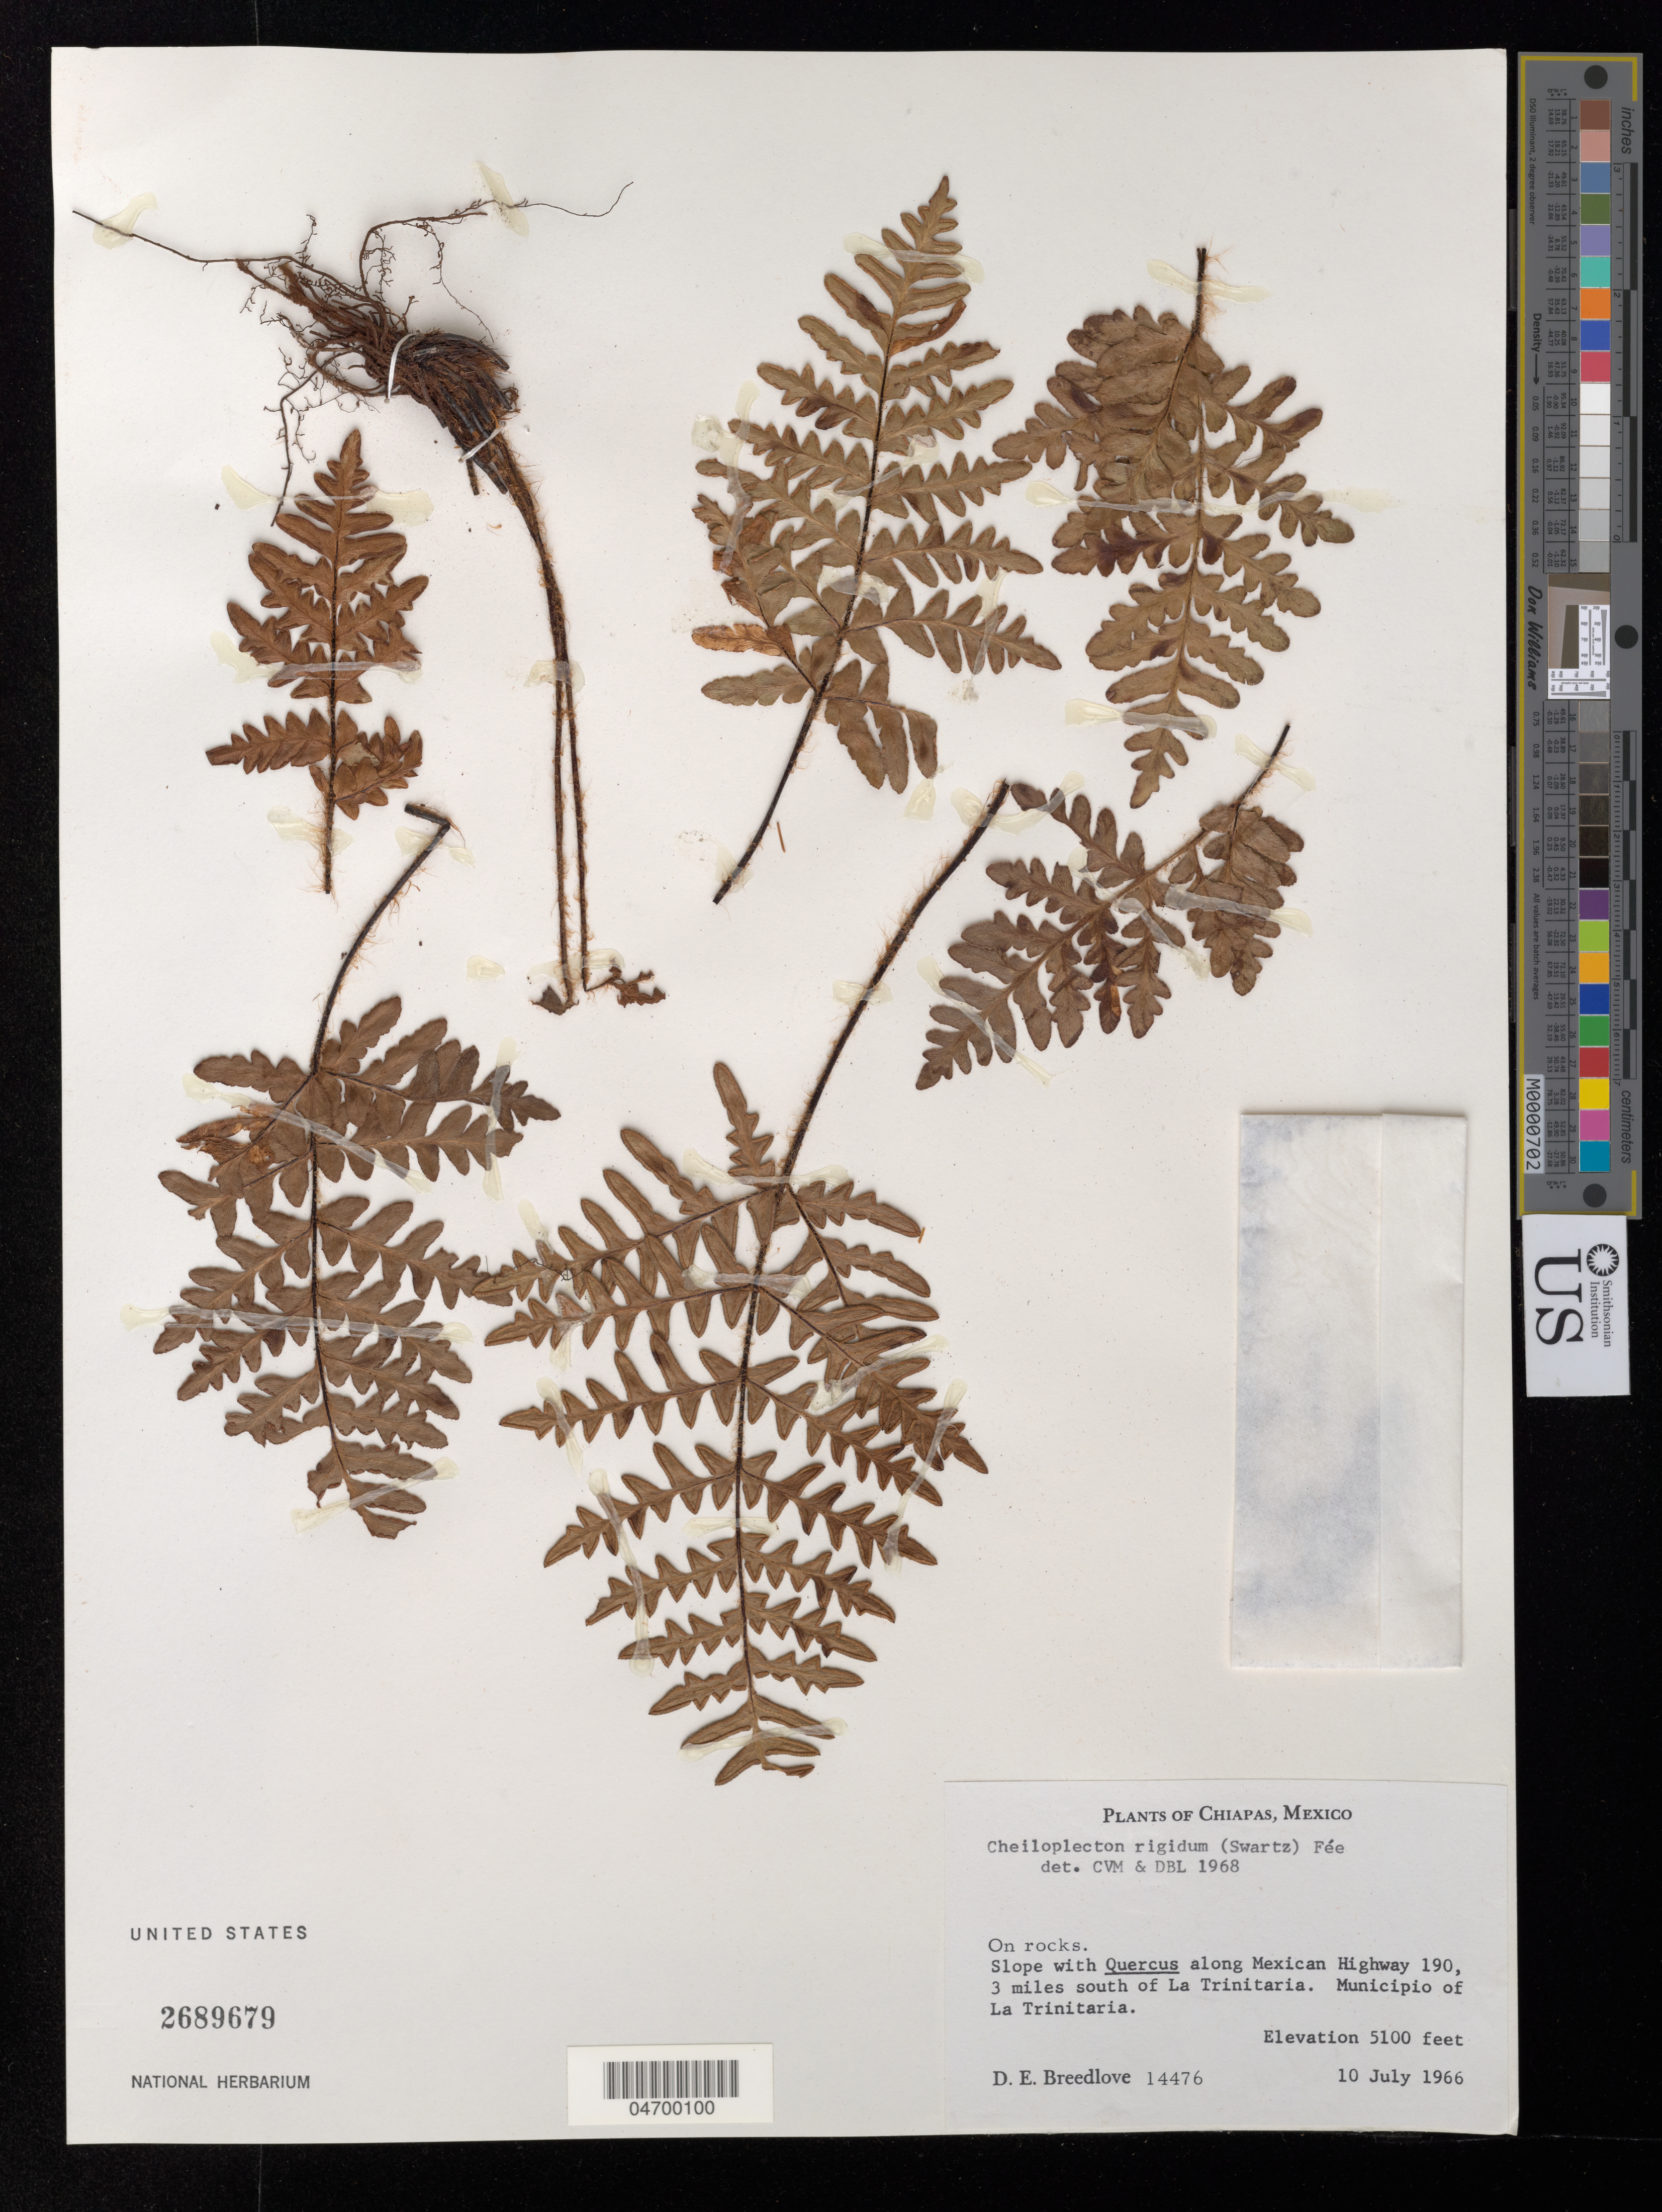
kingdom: Plantae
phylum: Tracheophyta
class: Polypodiopsida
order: Polypodiales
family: Pteridaceae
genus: Cheiloplecton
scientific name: Cheiloplecton rigidum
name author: (Sw.) Fée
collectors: D. E. Breedlove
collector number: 14476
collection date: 1966-07-10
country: Mexico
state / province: Chiapas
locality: Along Mexican Highway 190, 3 miles south of La Trinitaria. Municipio of La Trinitaria.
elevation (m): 1554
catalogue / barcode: US 2689679